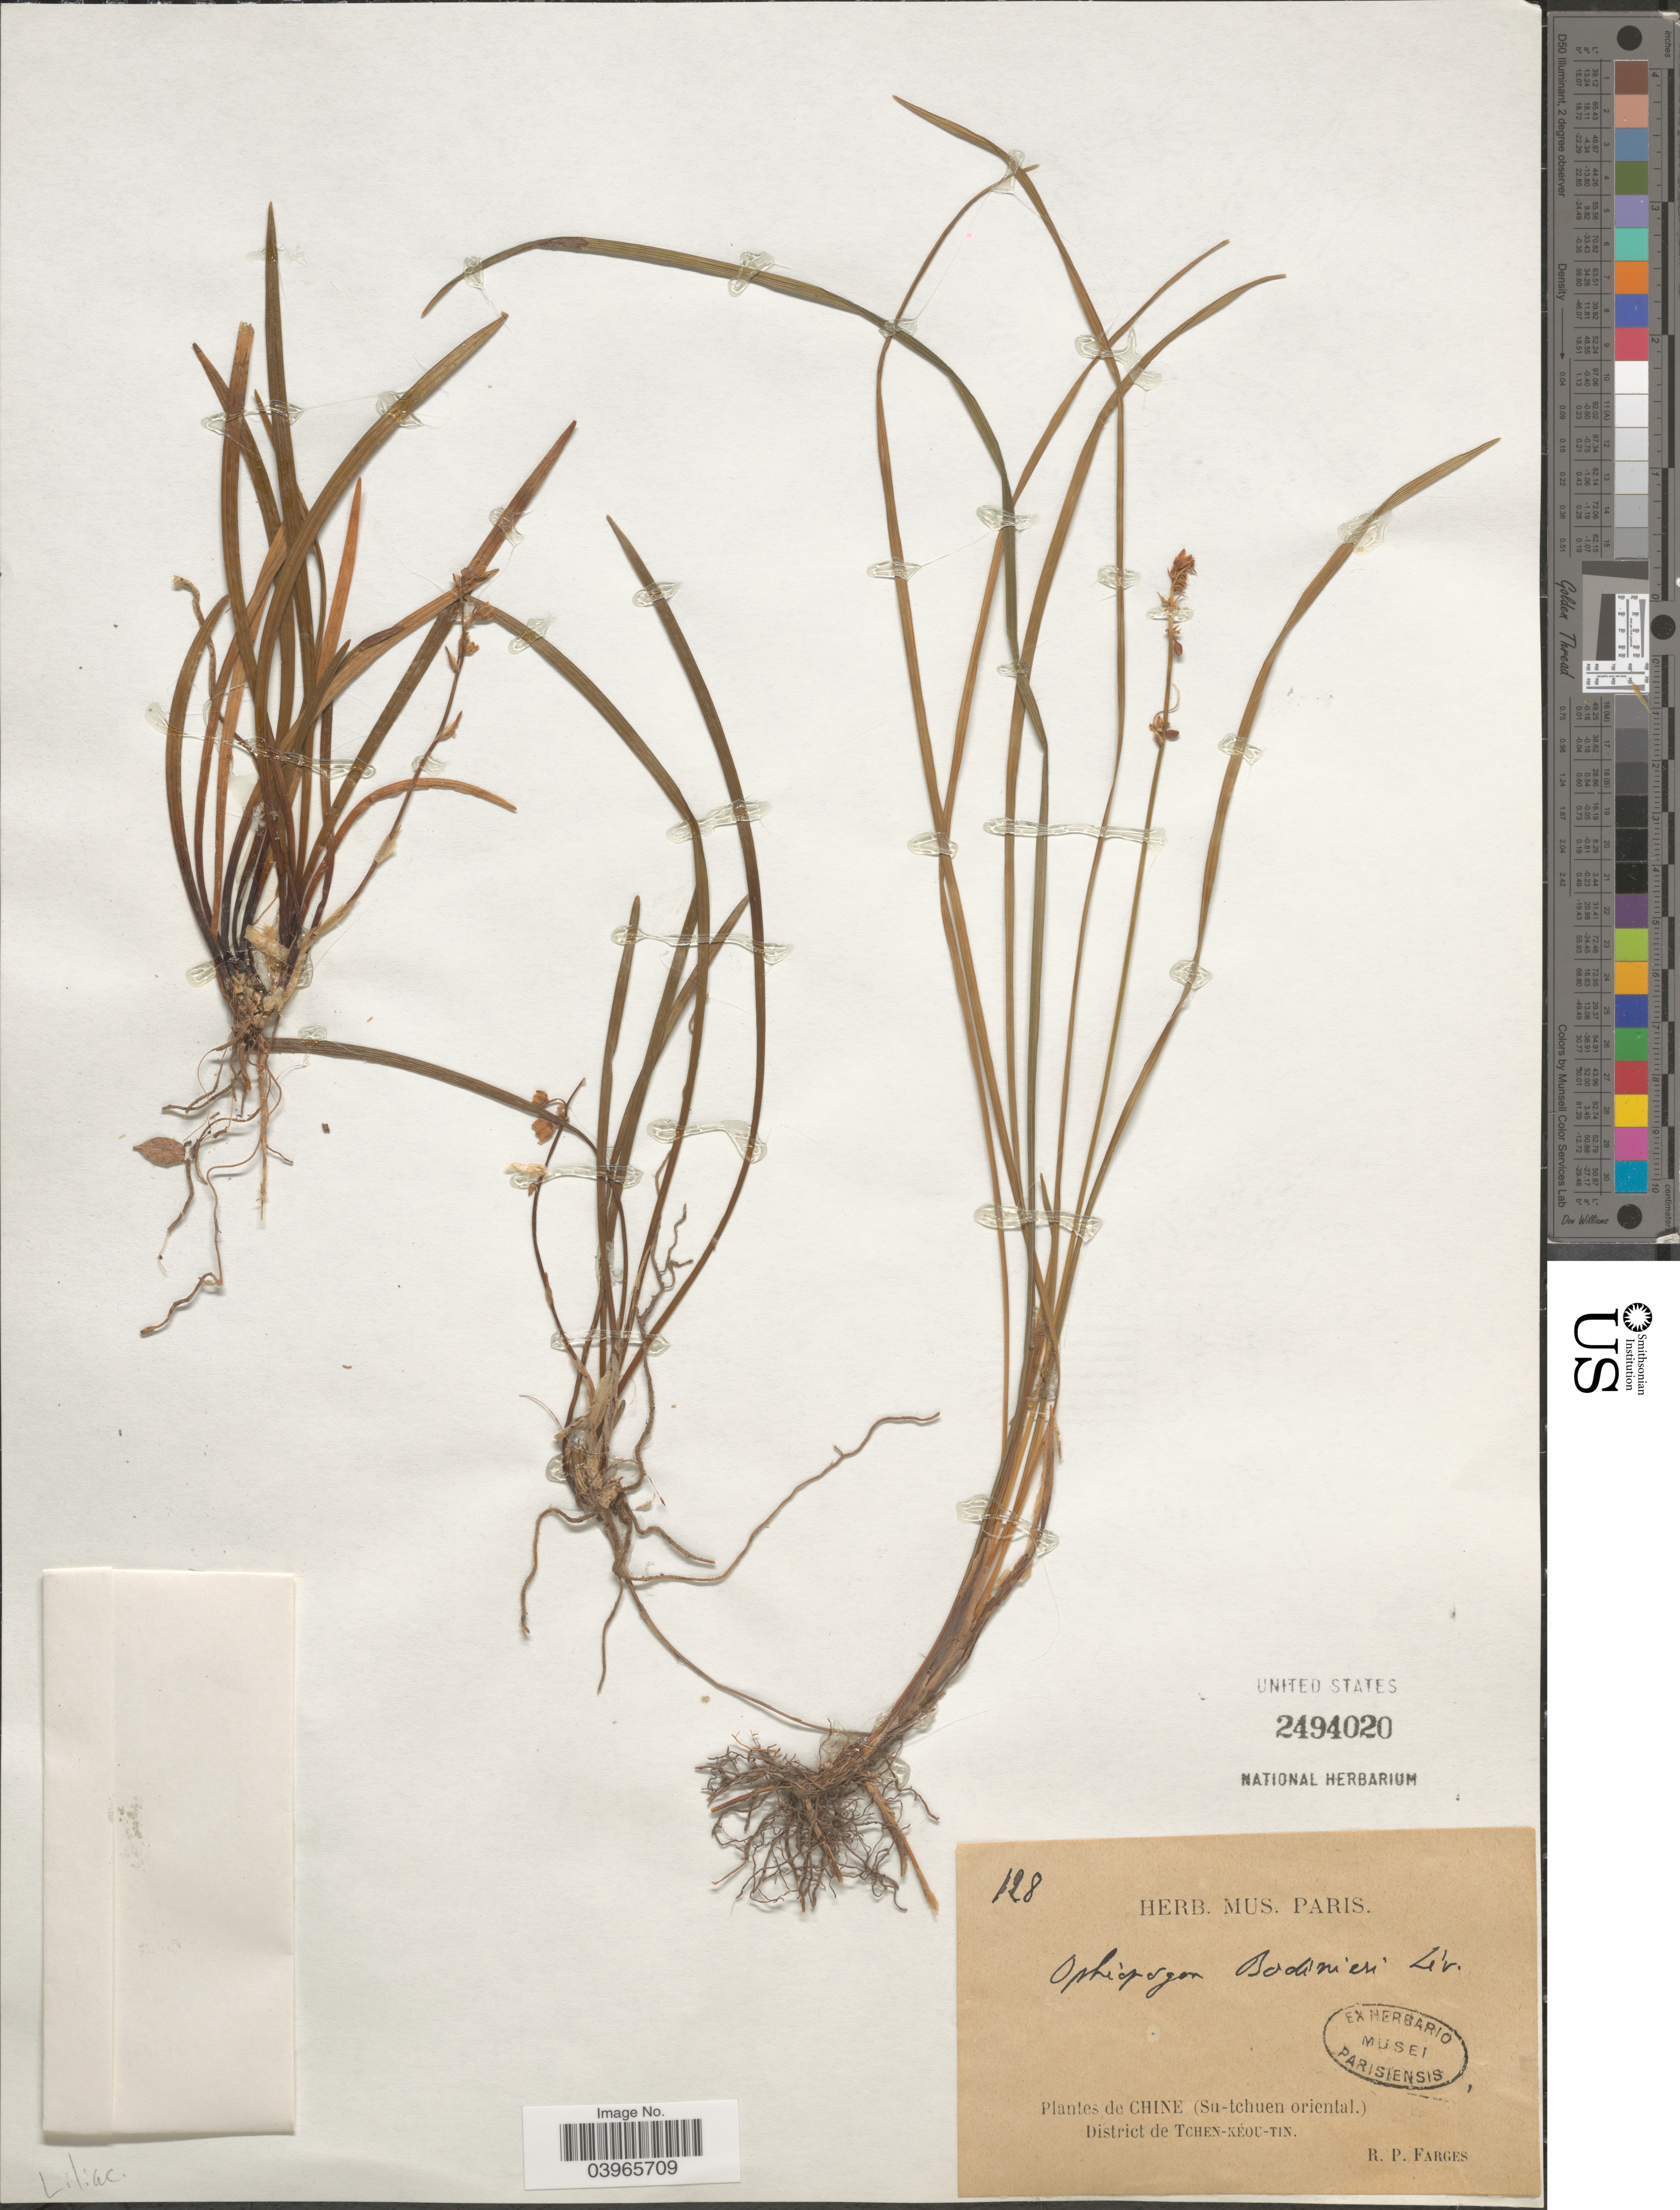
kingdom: Plantae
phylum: Tracheophyta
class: Liliopsida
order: Asparagales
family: Asparagaceae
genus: Ophiopogon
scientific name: Ophiopogon bodinieri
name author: H. Lév.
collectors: R. Farges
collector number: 128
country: China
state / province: Sichuan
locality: (Su-tchuen oriental). District de Tchen-kéou-tin.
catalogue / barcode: US 2494020